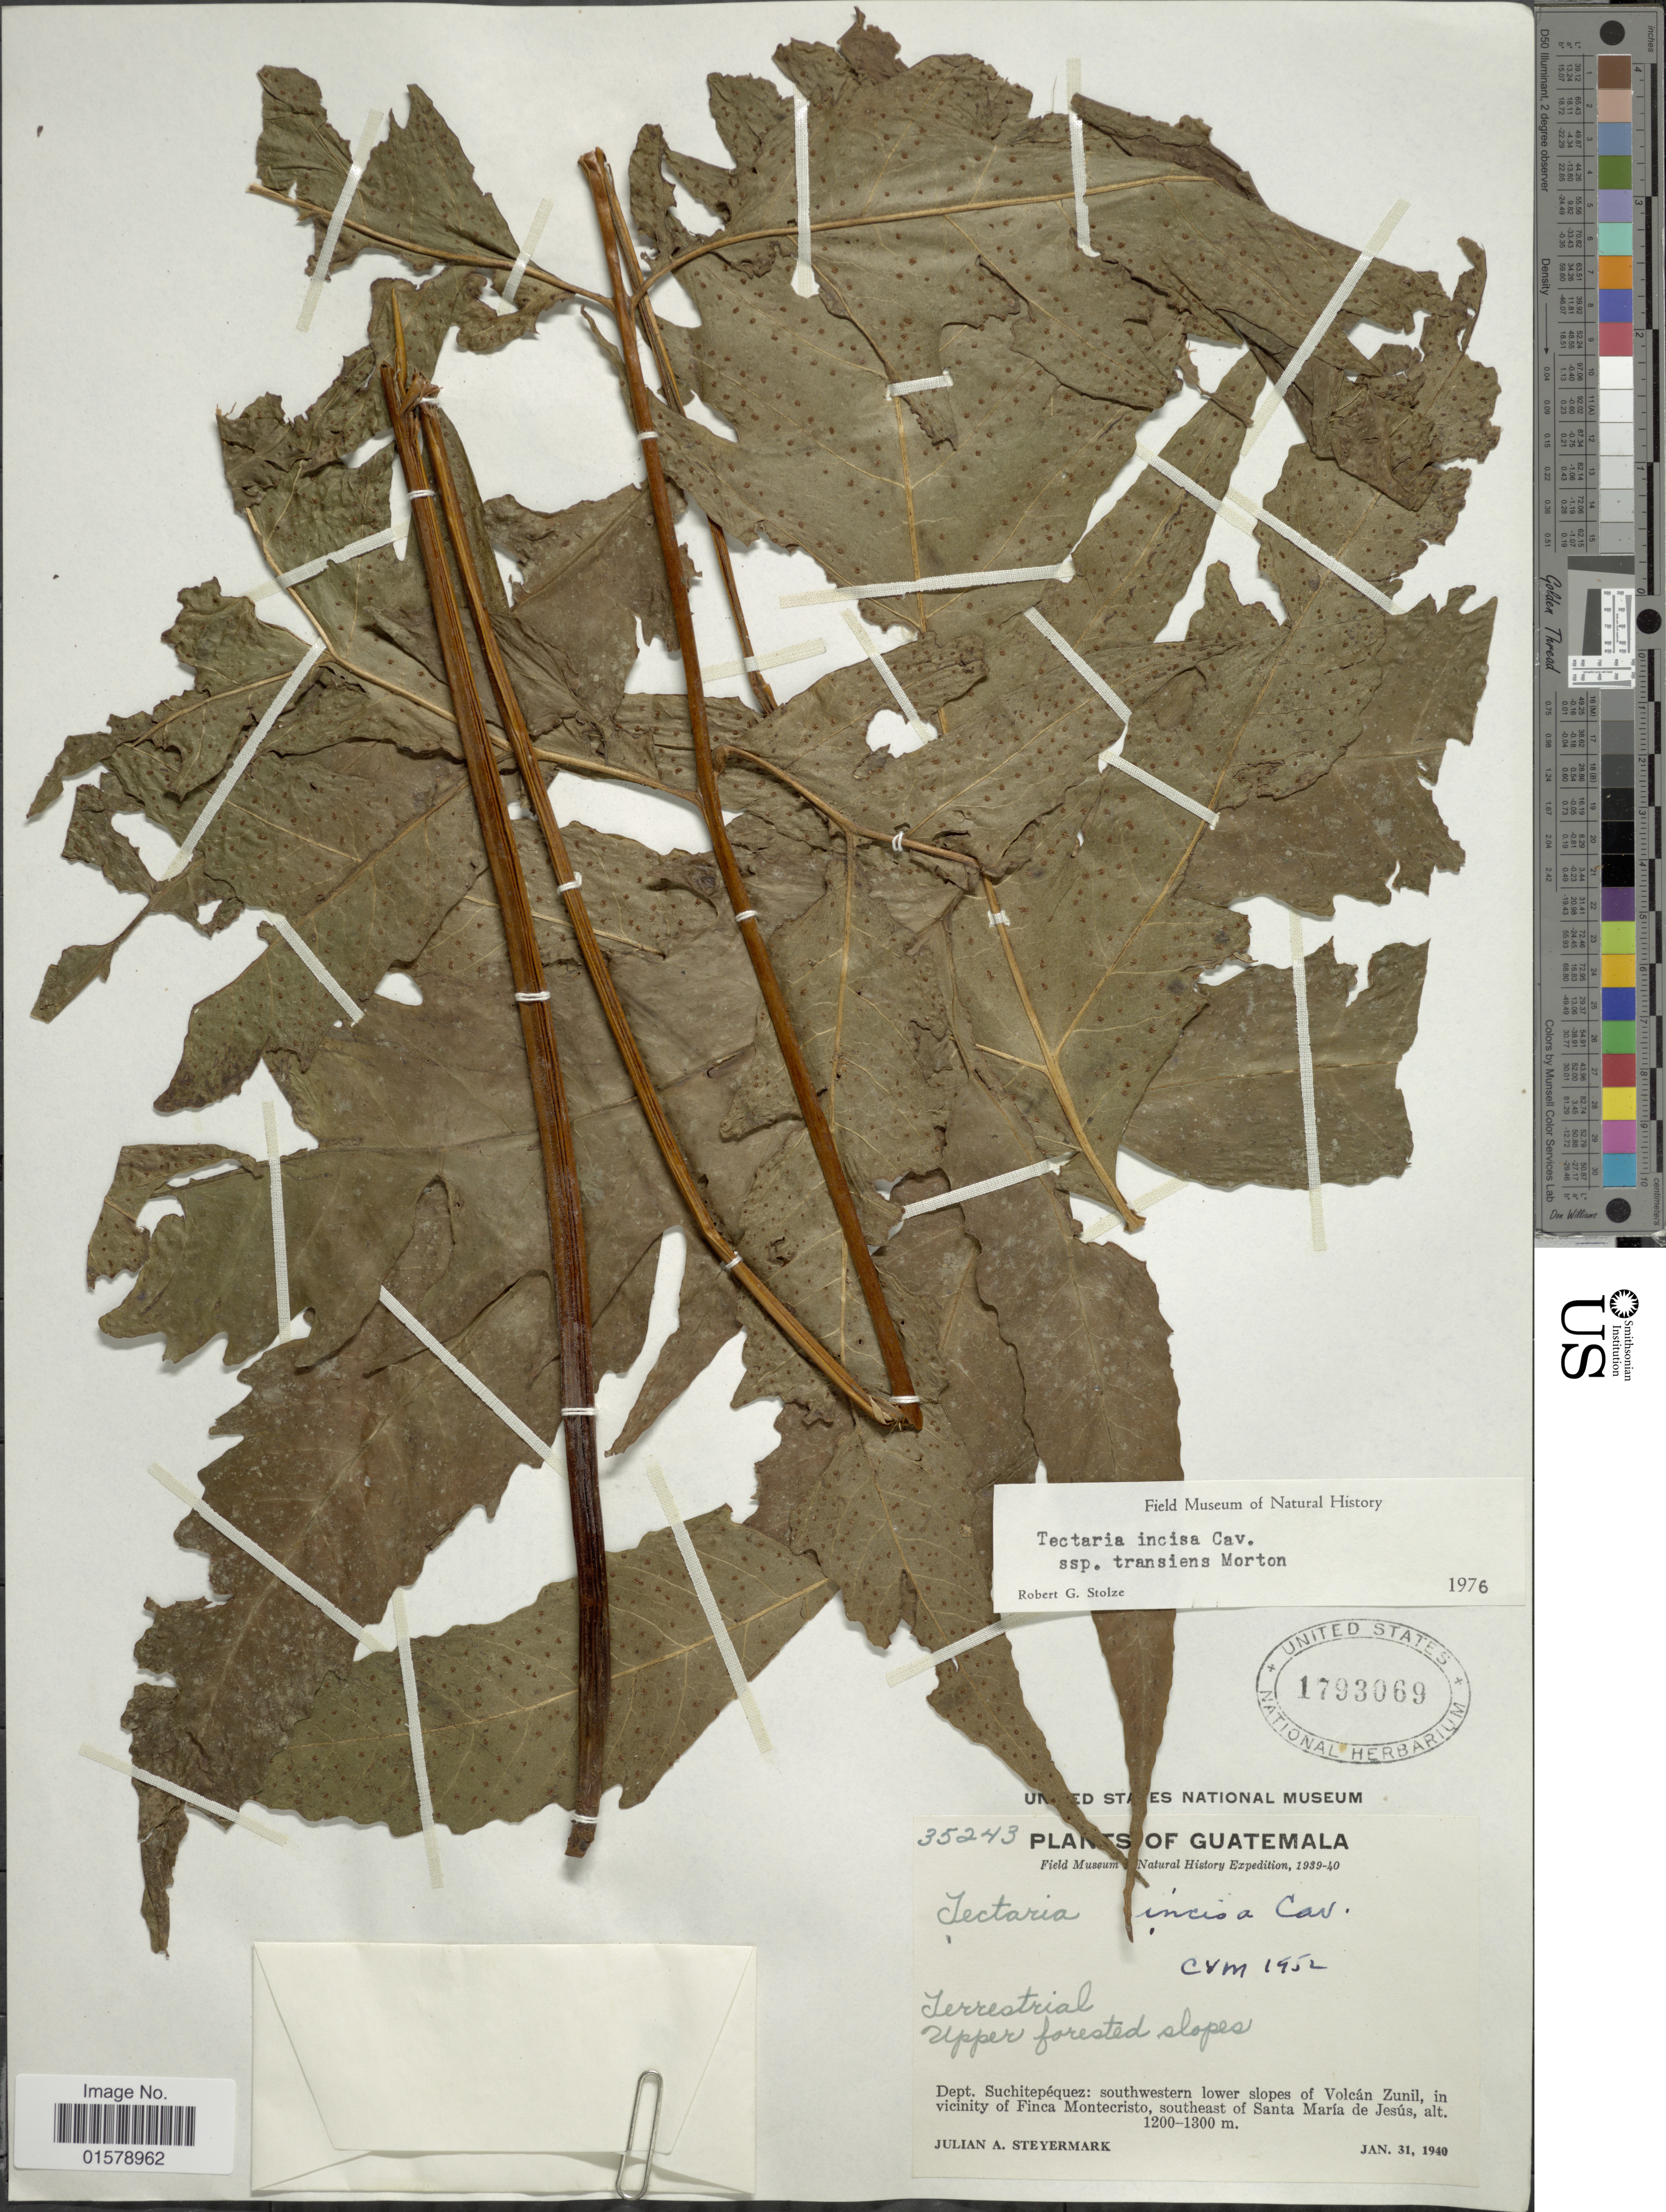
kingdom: Plantae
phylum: Tracheophyta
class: Polypodiopsida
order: Polypodiales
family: Tectariaceae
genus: Tectaria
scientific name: Tectaria transiens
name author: (C.V. Morton) A.R. Sm.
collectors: J. Steyermark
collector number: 35243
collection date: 1940-01-31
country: Guatemala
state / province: Suchitepéquez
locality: Dept. Suchitepequez: southwestern lower slopes of Volcan Zunil, in vicinity of Finca Montecristo, southeast of Santa Maria de Jesus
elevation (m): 1200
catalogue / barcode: US 1793069